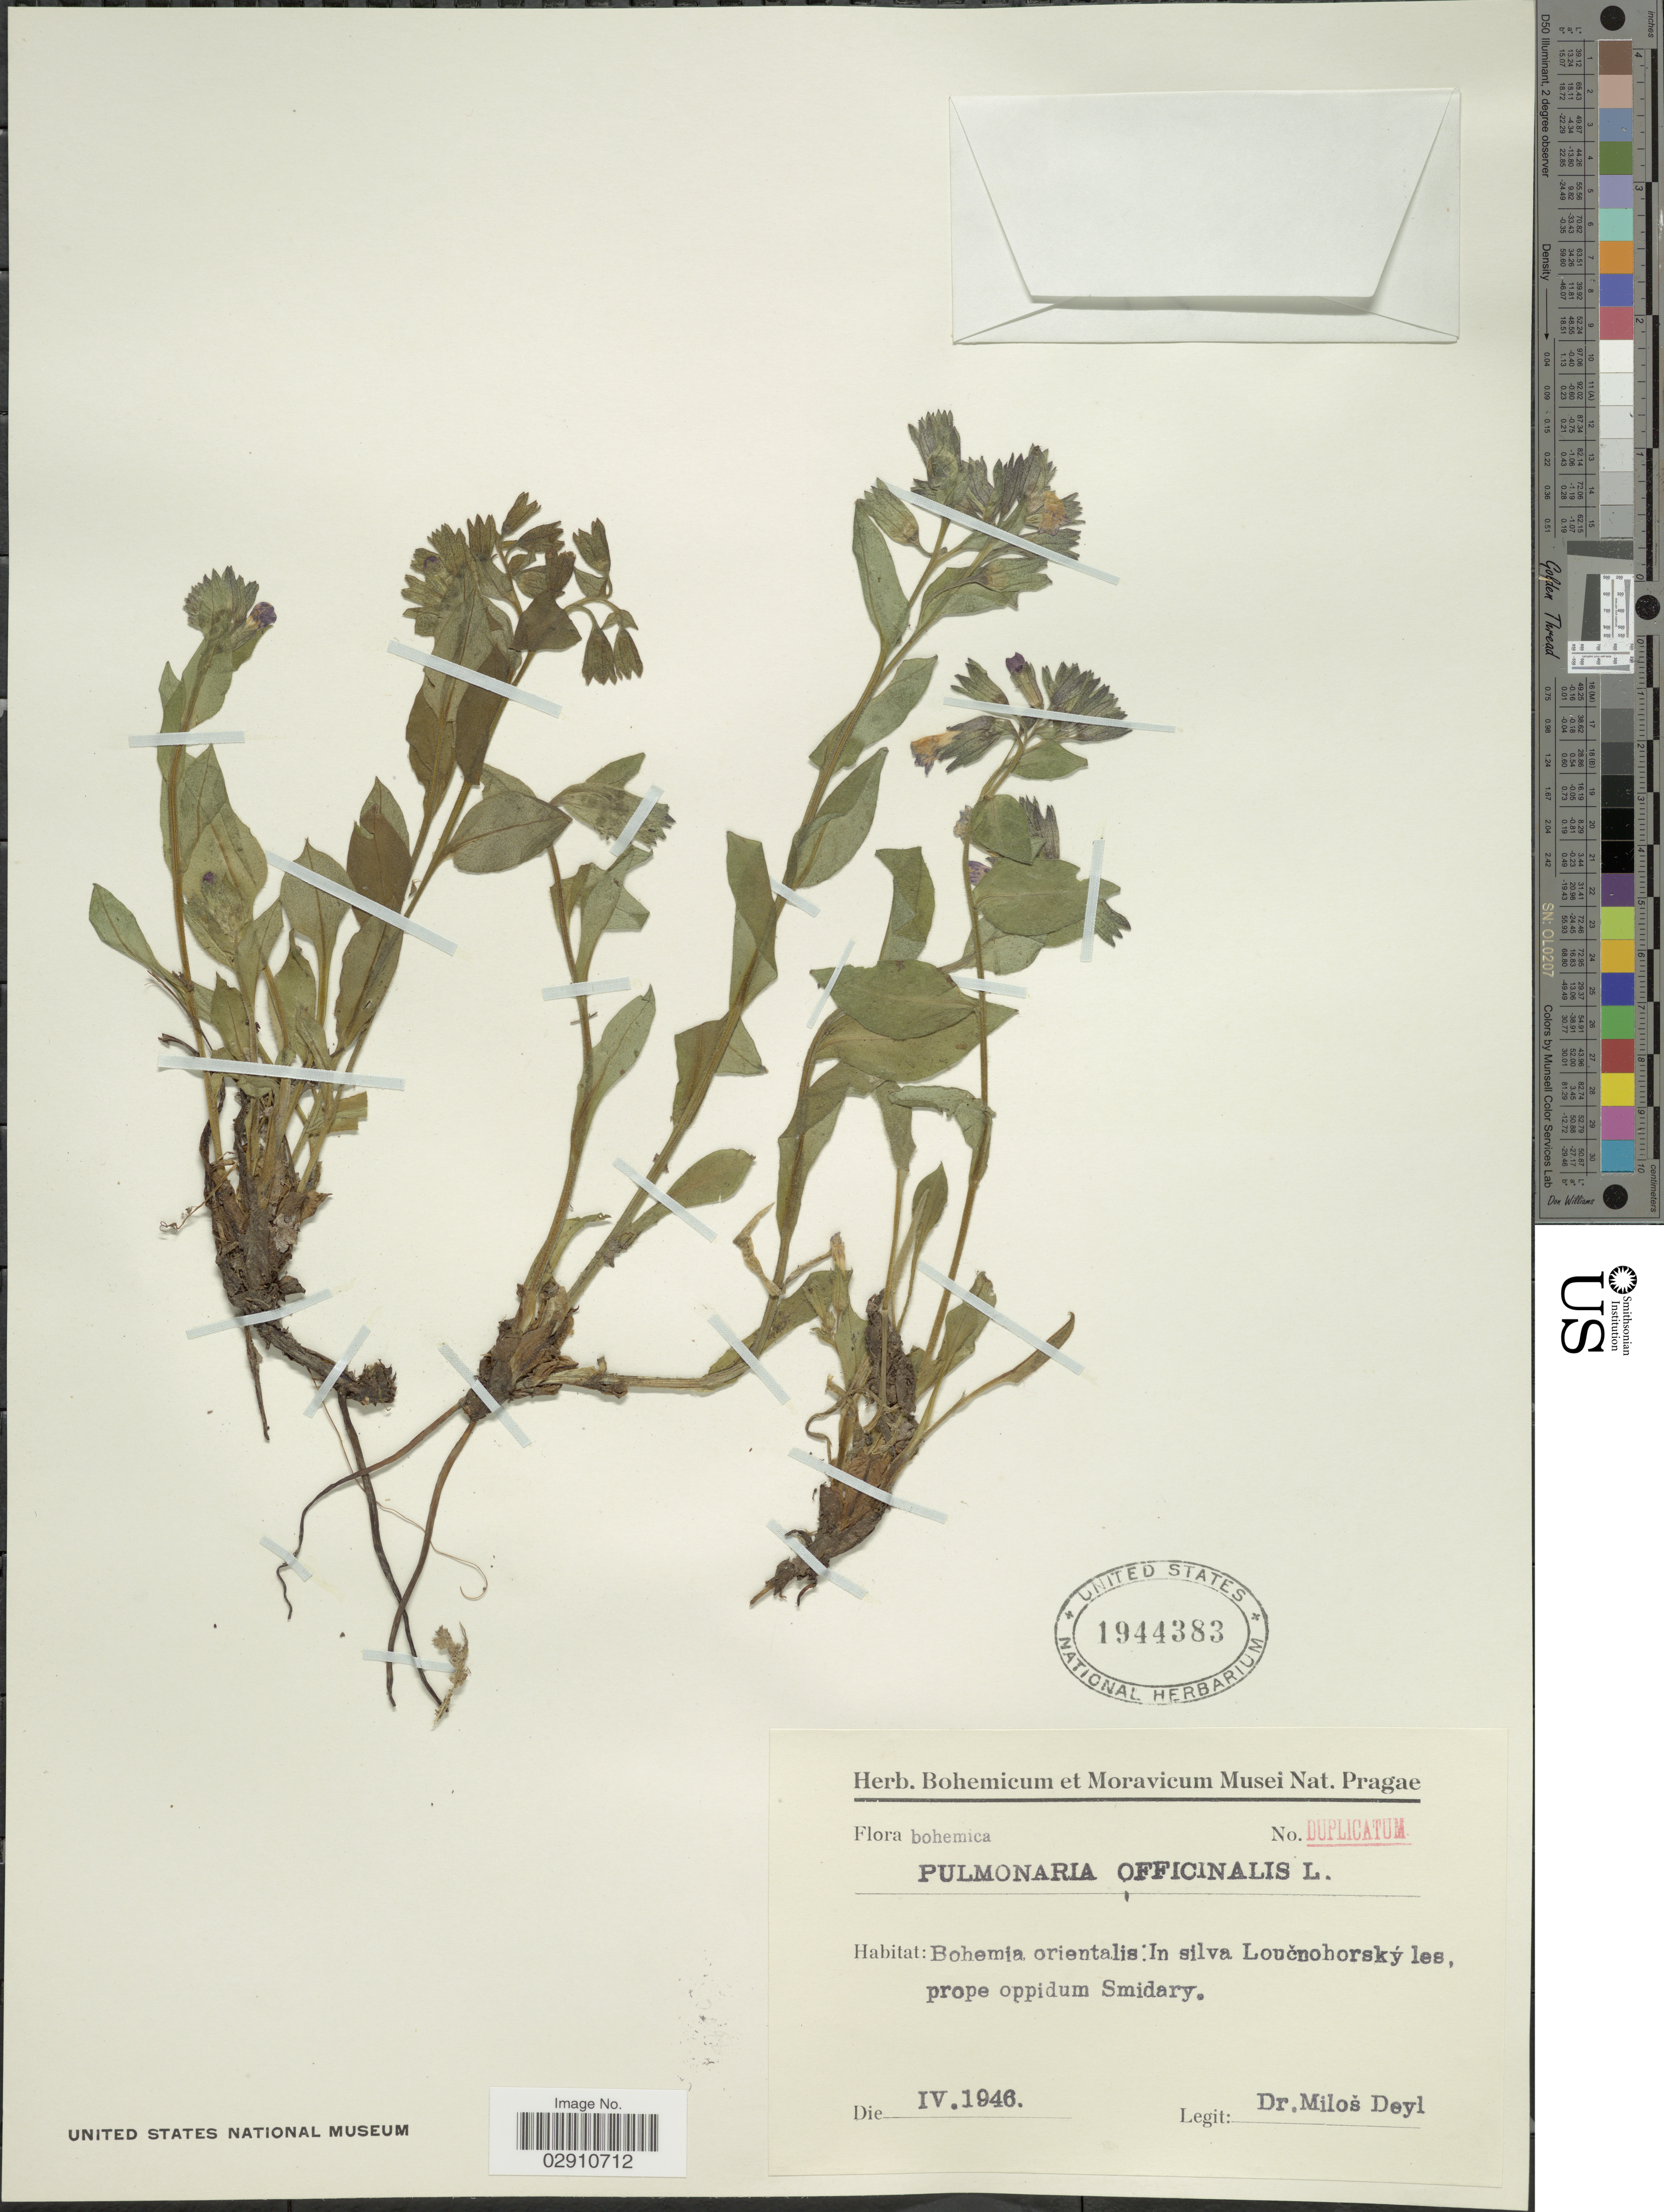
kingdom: Plantae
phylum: Tracheophyta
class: Magnoliopsida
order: Boraginales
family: Boraginaceae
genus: Pulmonaria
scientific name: Pulmonaria officinalis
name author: L.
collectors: M. Deyl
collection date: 1946-04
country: Czechia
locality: Bohemica. Bohemica orientalis: In silva Loucnohorsky les, prope oppidum Smidary.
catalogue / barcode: US 1944383